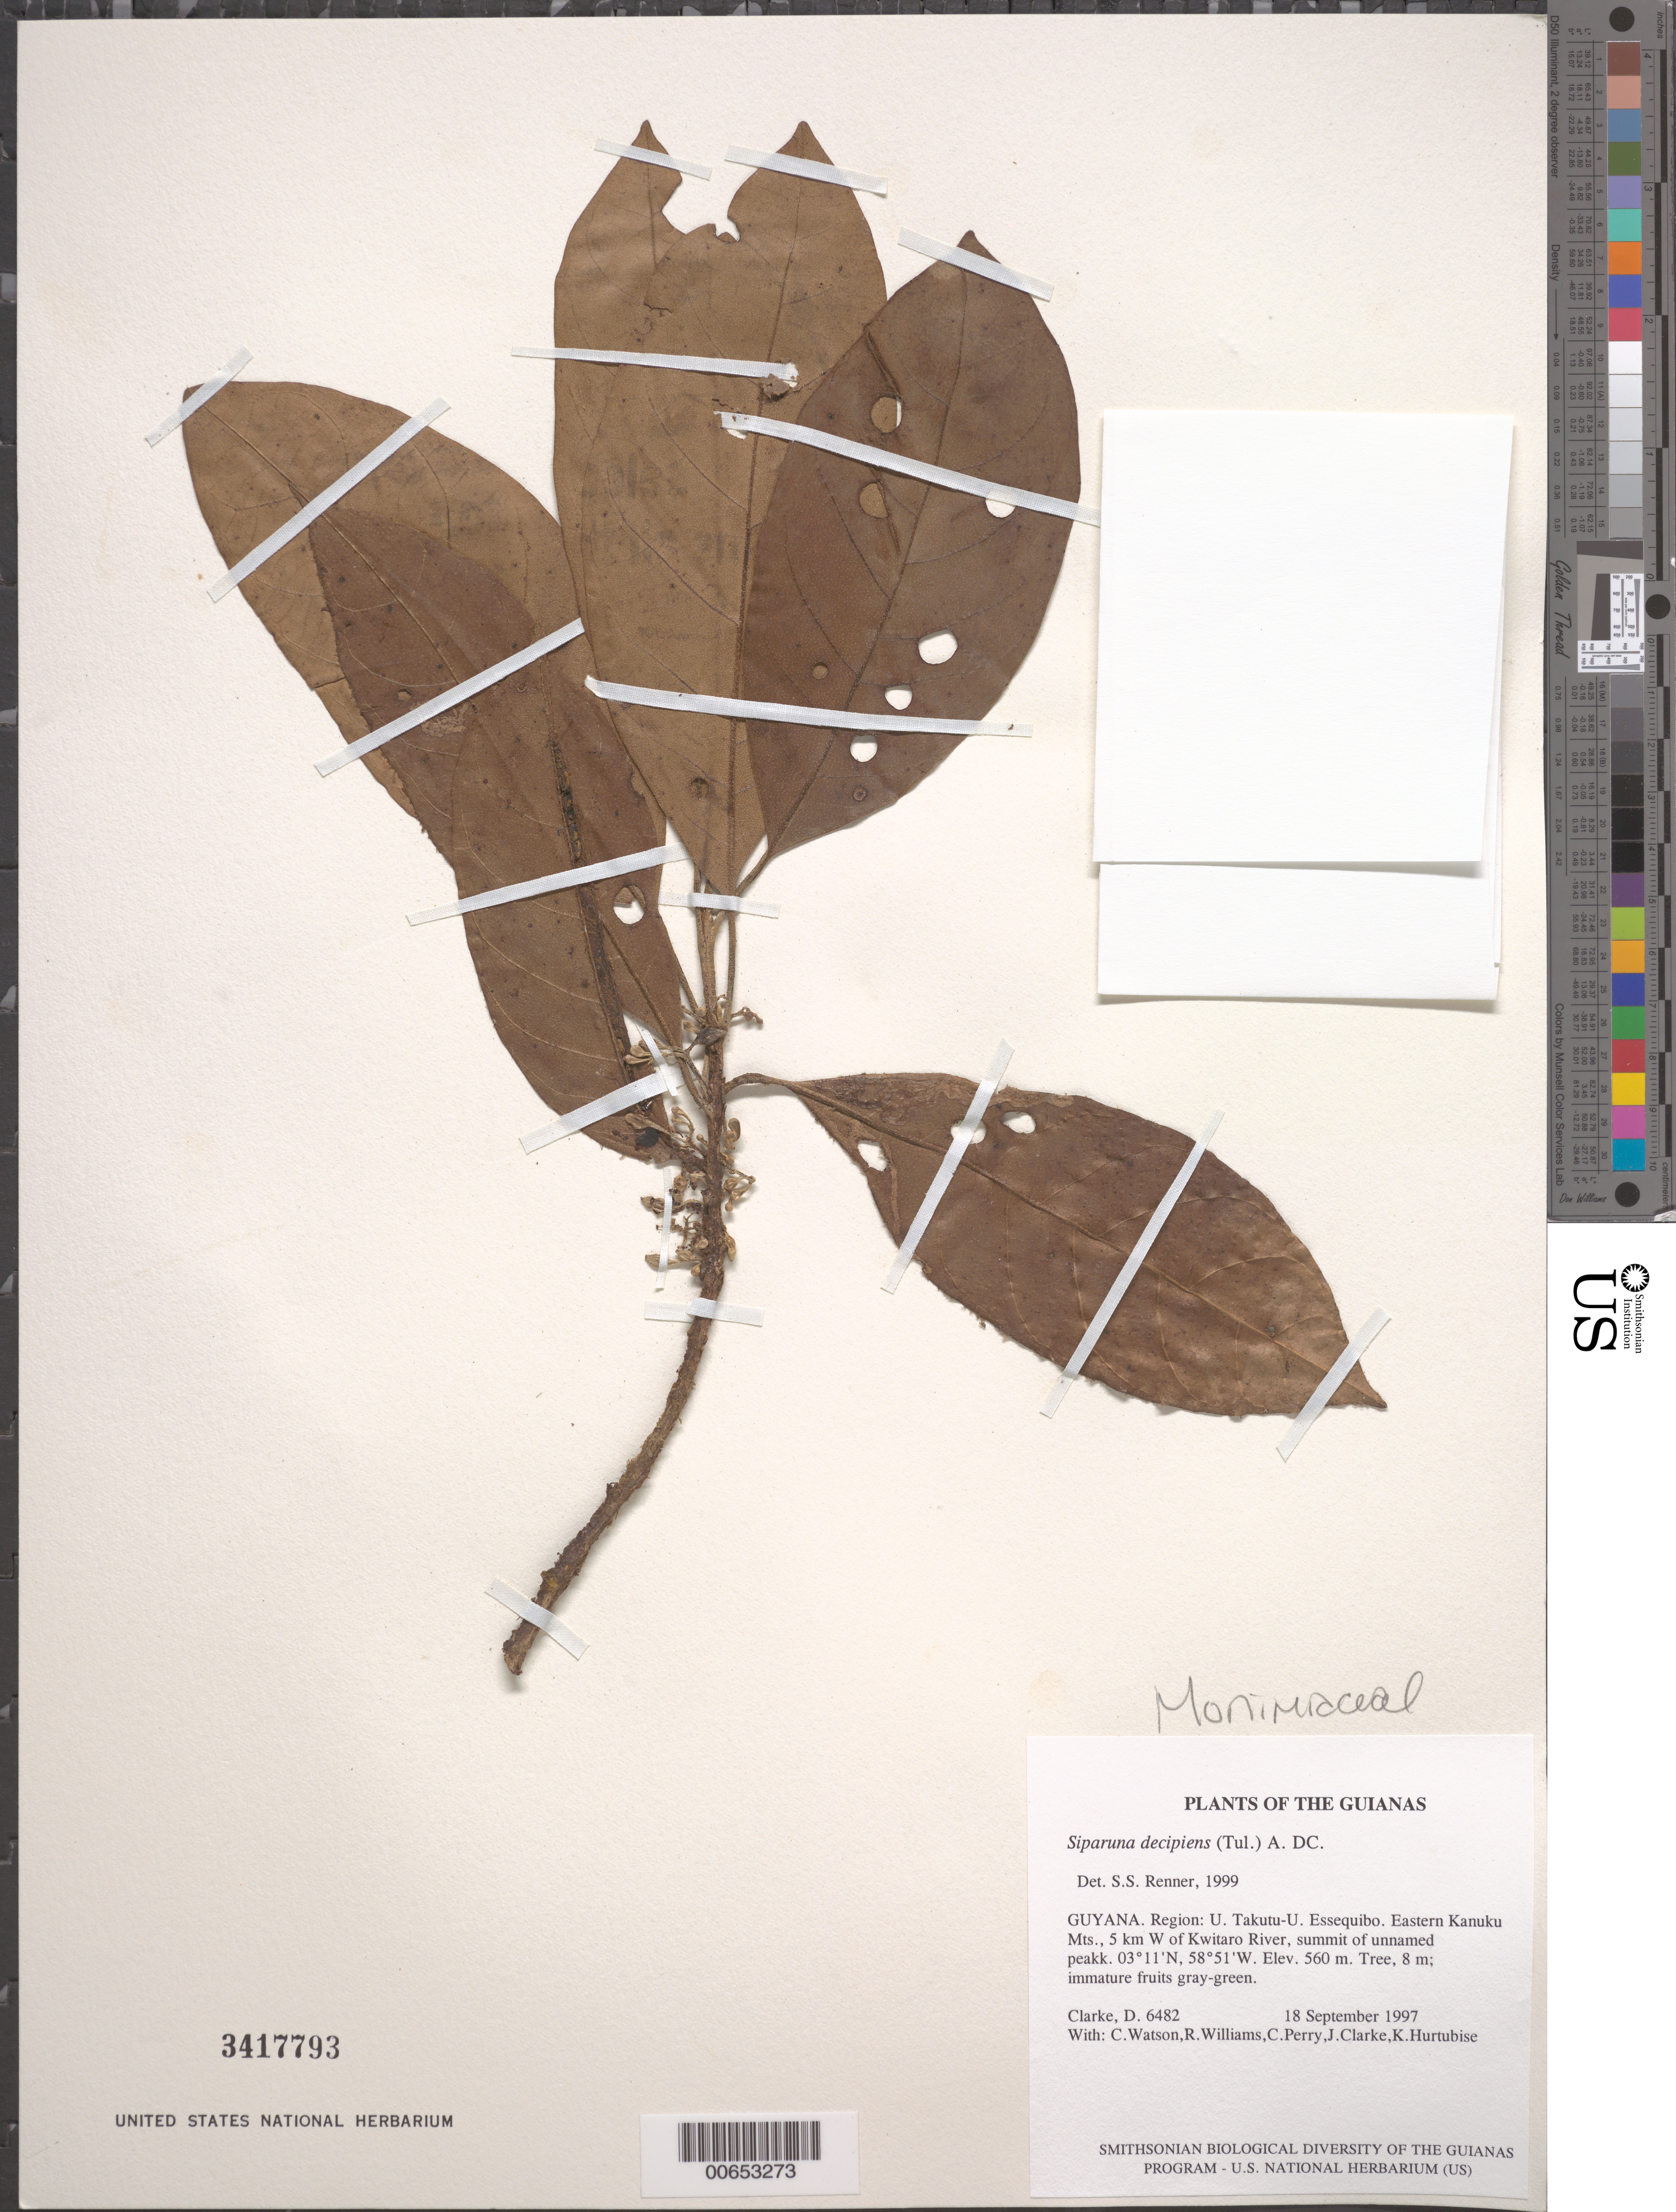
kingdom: Plantae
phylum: Tracheophyta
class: Magnoliopsida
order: Laurales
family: Siparunaceae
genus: Siparuna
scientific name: Siparuna decipiens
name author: (Tul.) A. DC.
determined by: Renner, S. S.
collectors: H. D. Clarke, C. Watson, R. Williams, C. Perry, J. Clarke & K. Hurtubise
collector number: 6482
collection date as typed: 18 September 1997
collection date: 1997-09-18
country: Guyana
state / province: U. Takutu-U. Essequibo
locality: Eastern Kanuku Mts., 5 km W of Kwitaro River, summit of unnamed peak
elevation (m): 560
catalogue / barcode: US 3417793